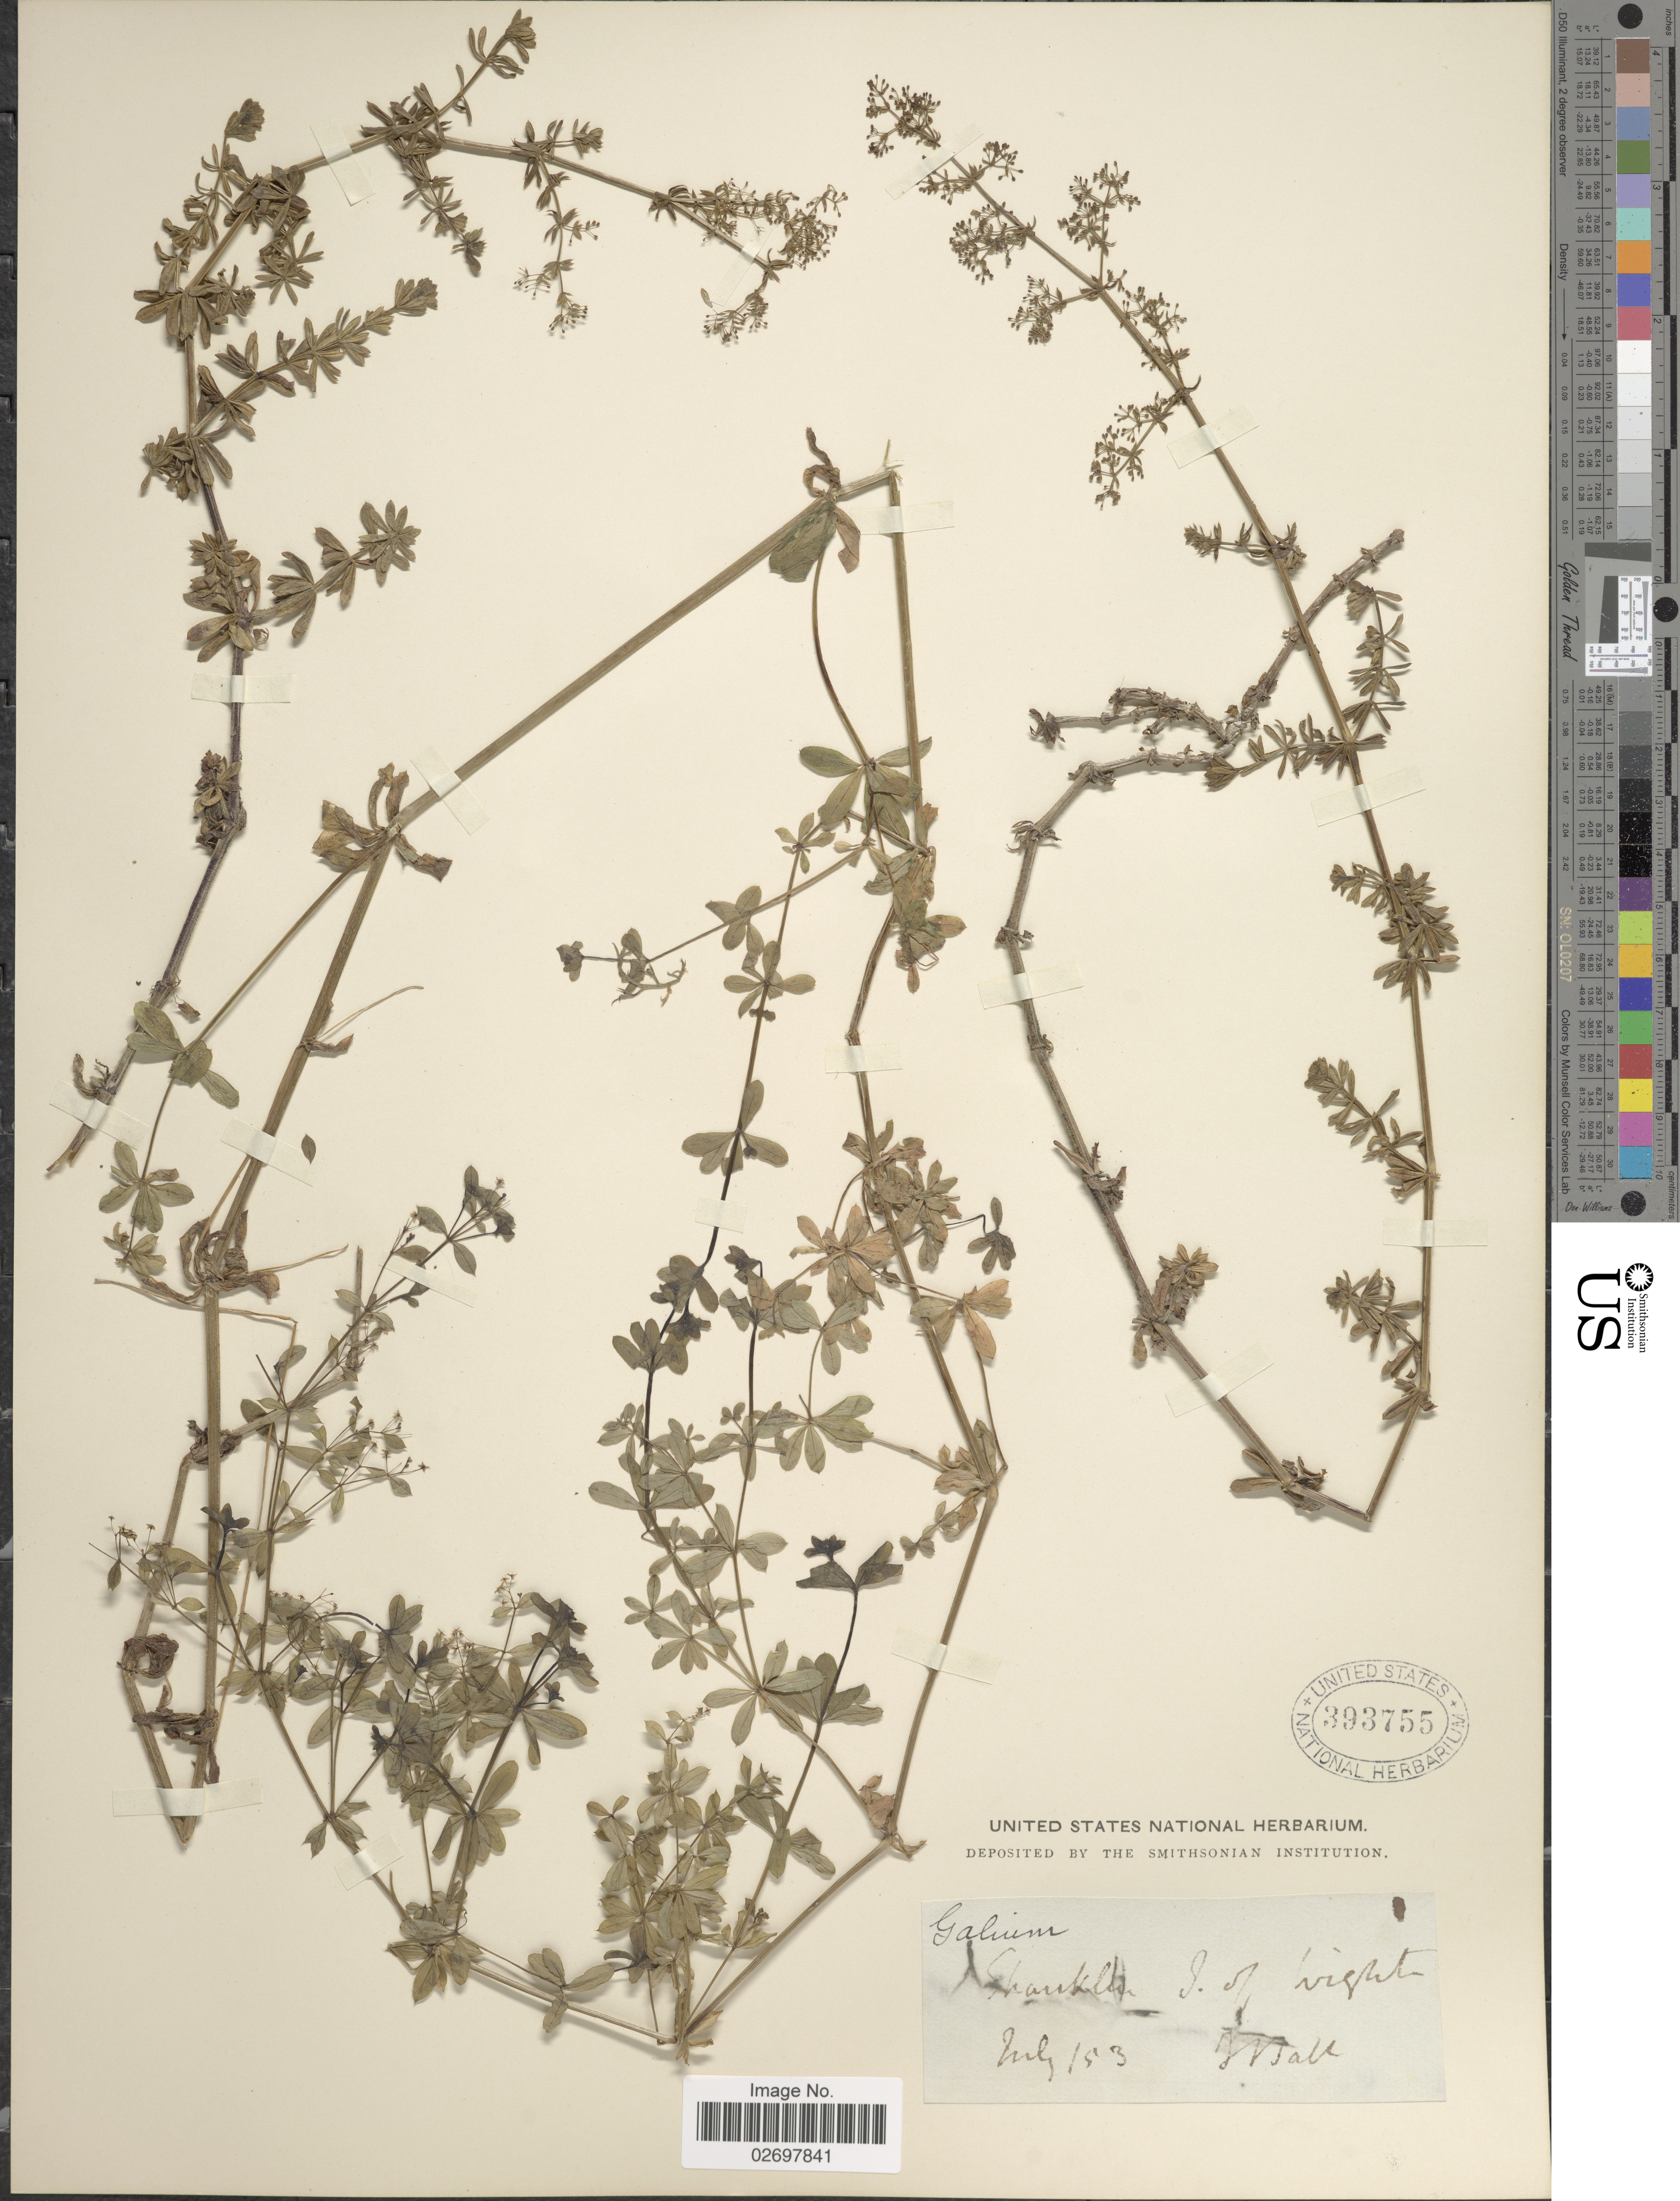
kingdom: Plantae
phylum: Tracheophyta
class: Magnoliopsida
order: Gentianales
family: Rubiaceae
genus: Galium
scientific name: Galium sp.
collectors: J. Ball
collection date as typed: Transcribed d/m/y: /7/53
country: United Kingdom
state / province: England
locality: Shanklin S. of Wight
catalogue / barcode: US 393755